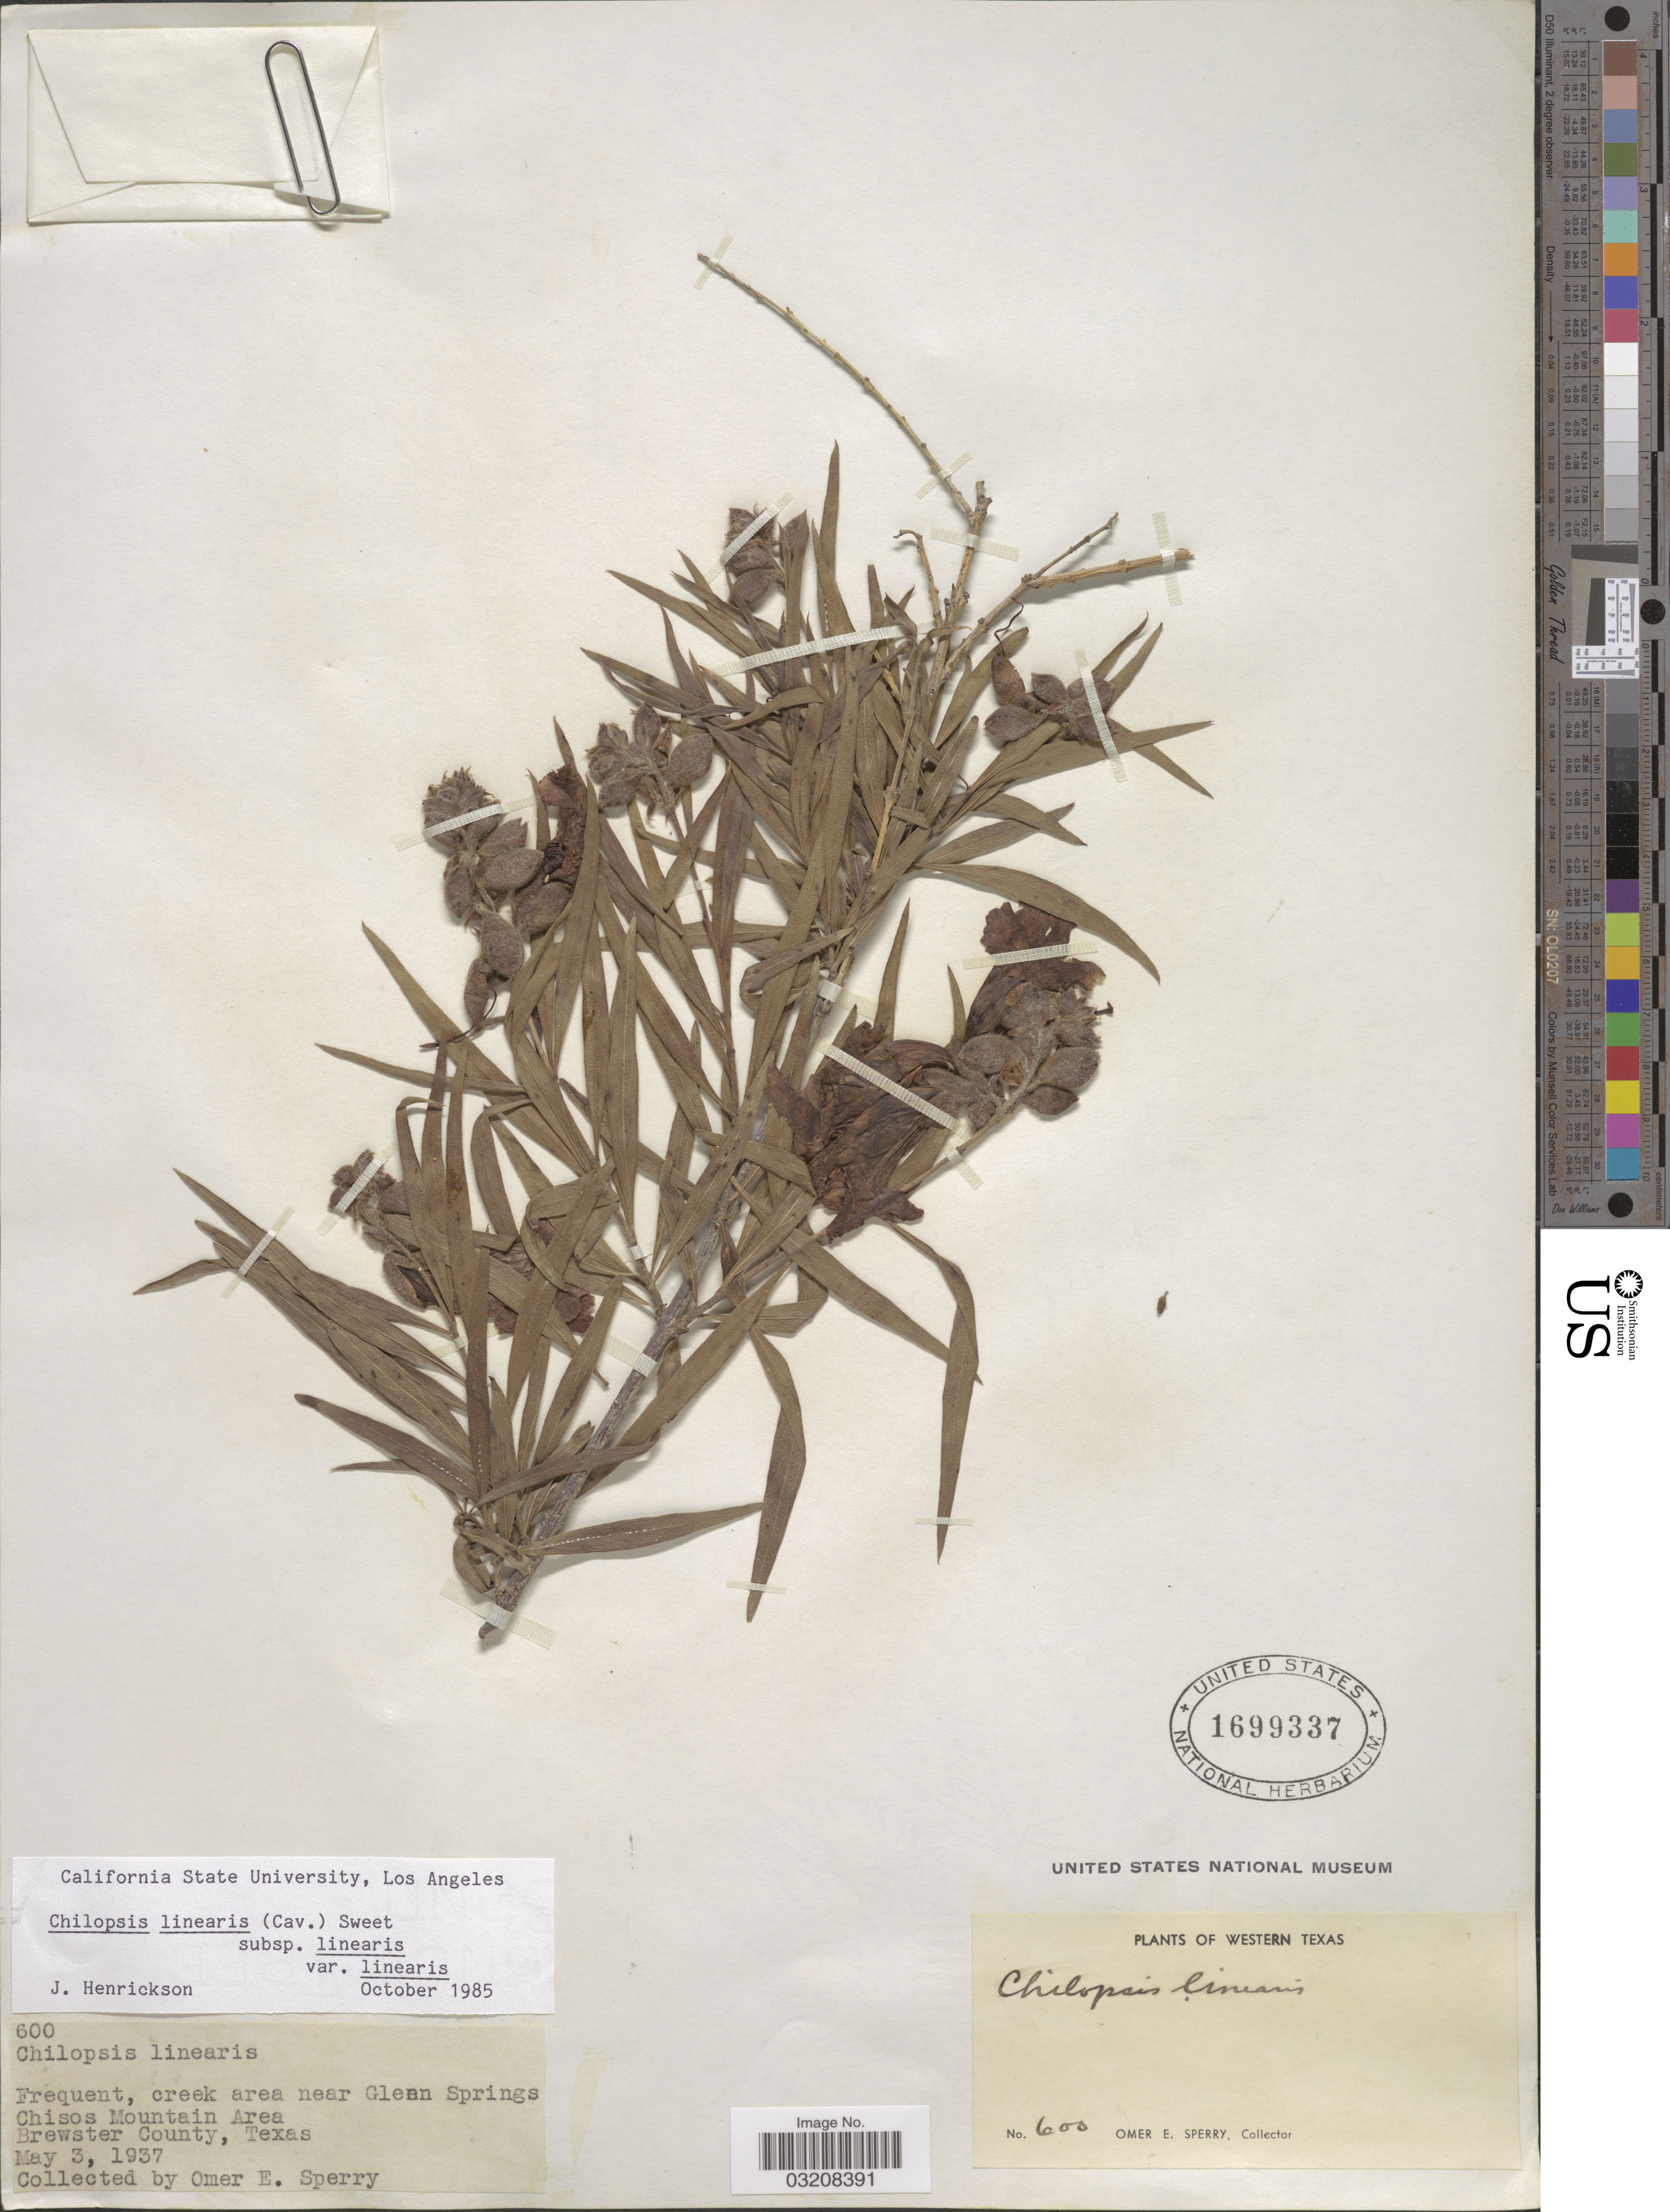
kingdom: Plantae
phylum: Tracheophyta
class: Magnoliopsida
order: Lamiales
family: Bignoniaceae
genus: Chilopsis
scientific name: Chilopsis linearis subsp. linearis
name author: (Cav.) Sweet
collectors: O. E. Sperry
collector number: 600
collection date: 1937-05-03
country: United States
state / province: Texas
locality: Western Texas. Creek area near Glenn Springs Chisos Mountain Area. Brewster County.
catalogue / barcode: US 1699337